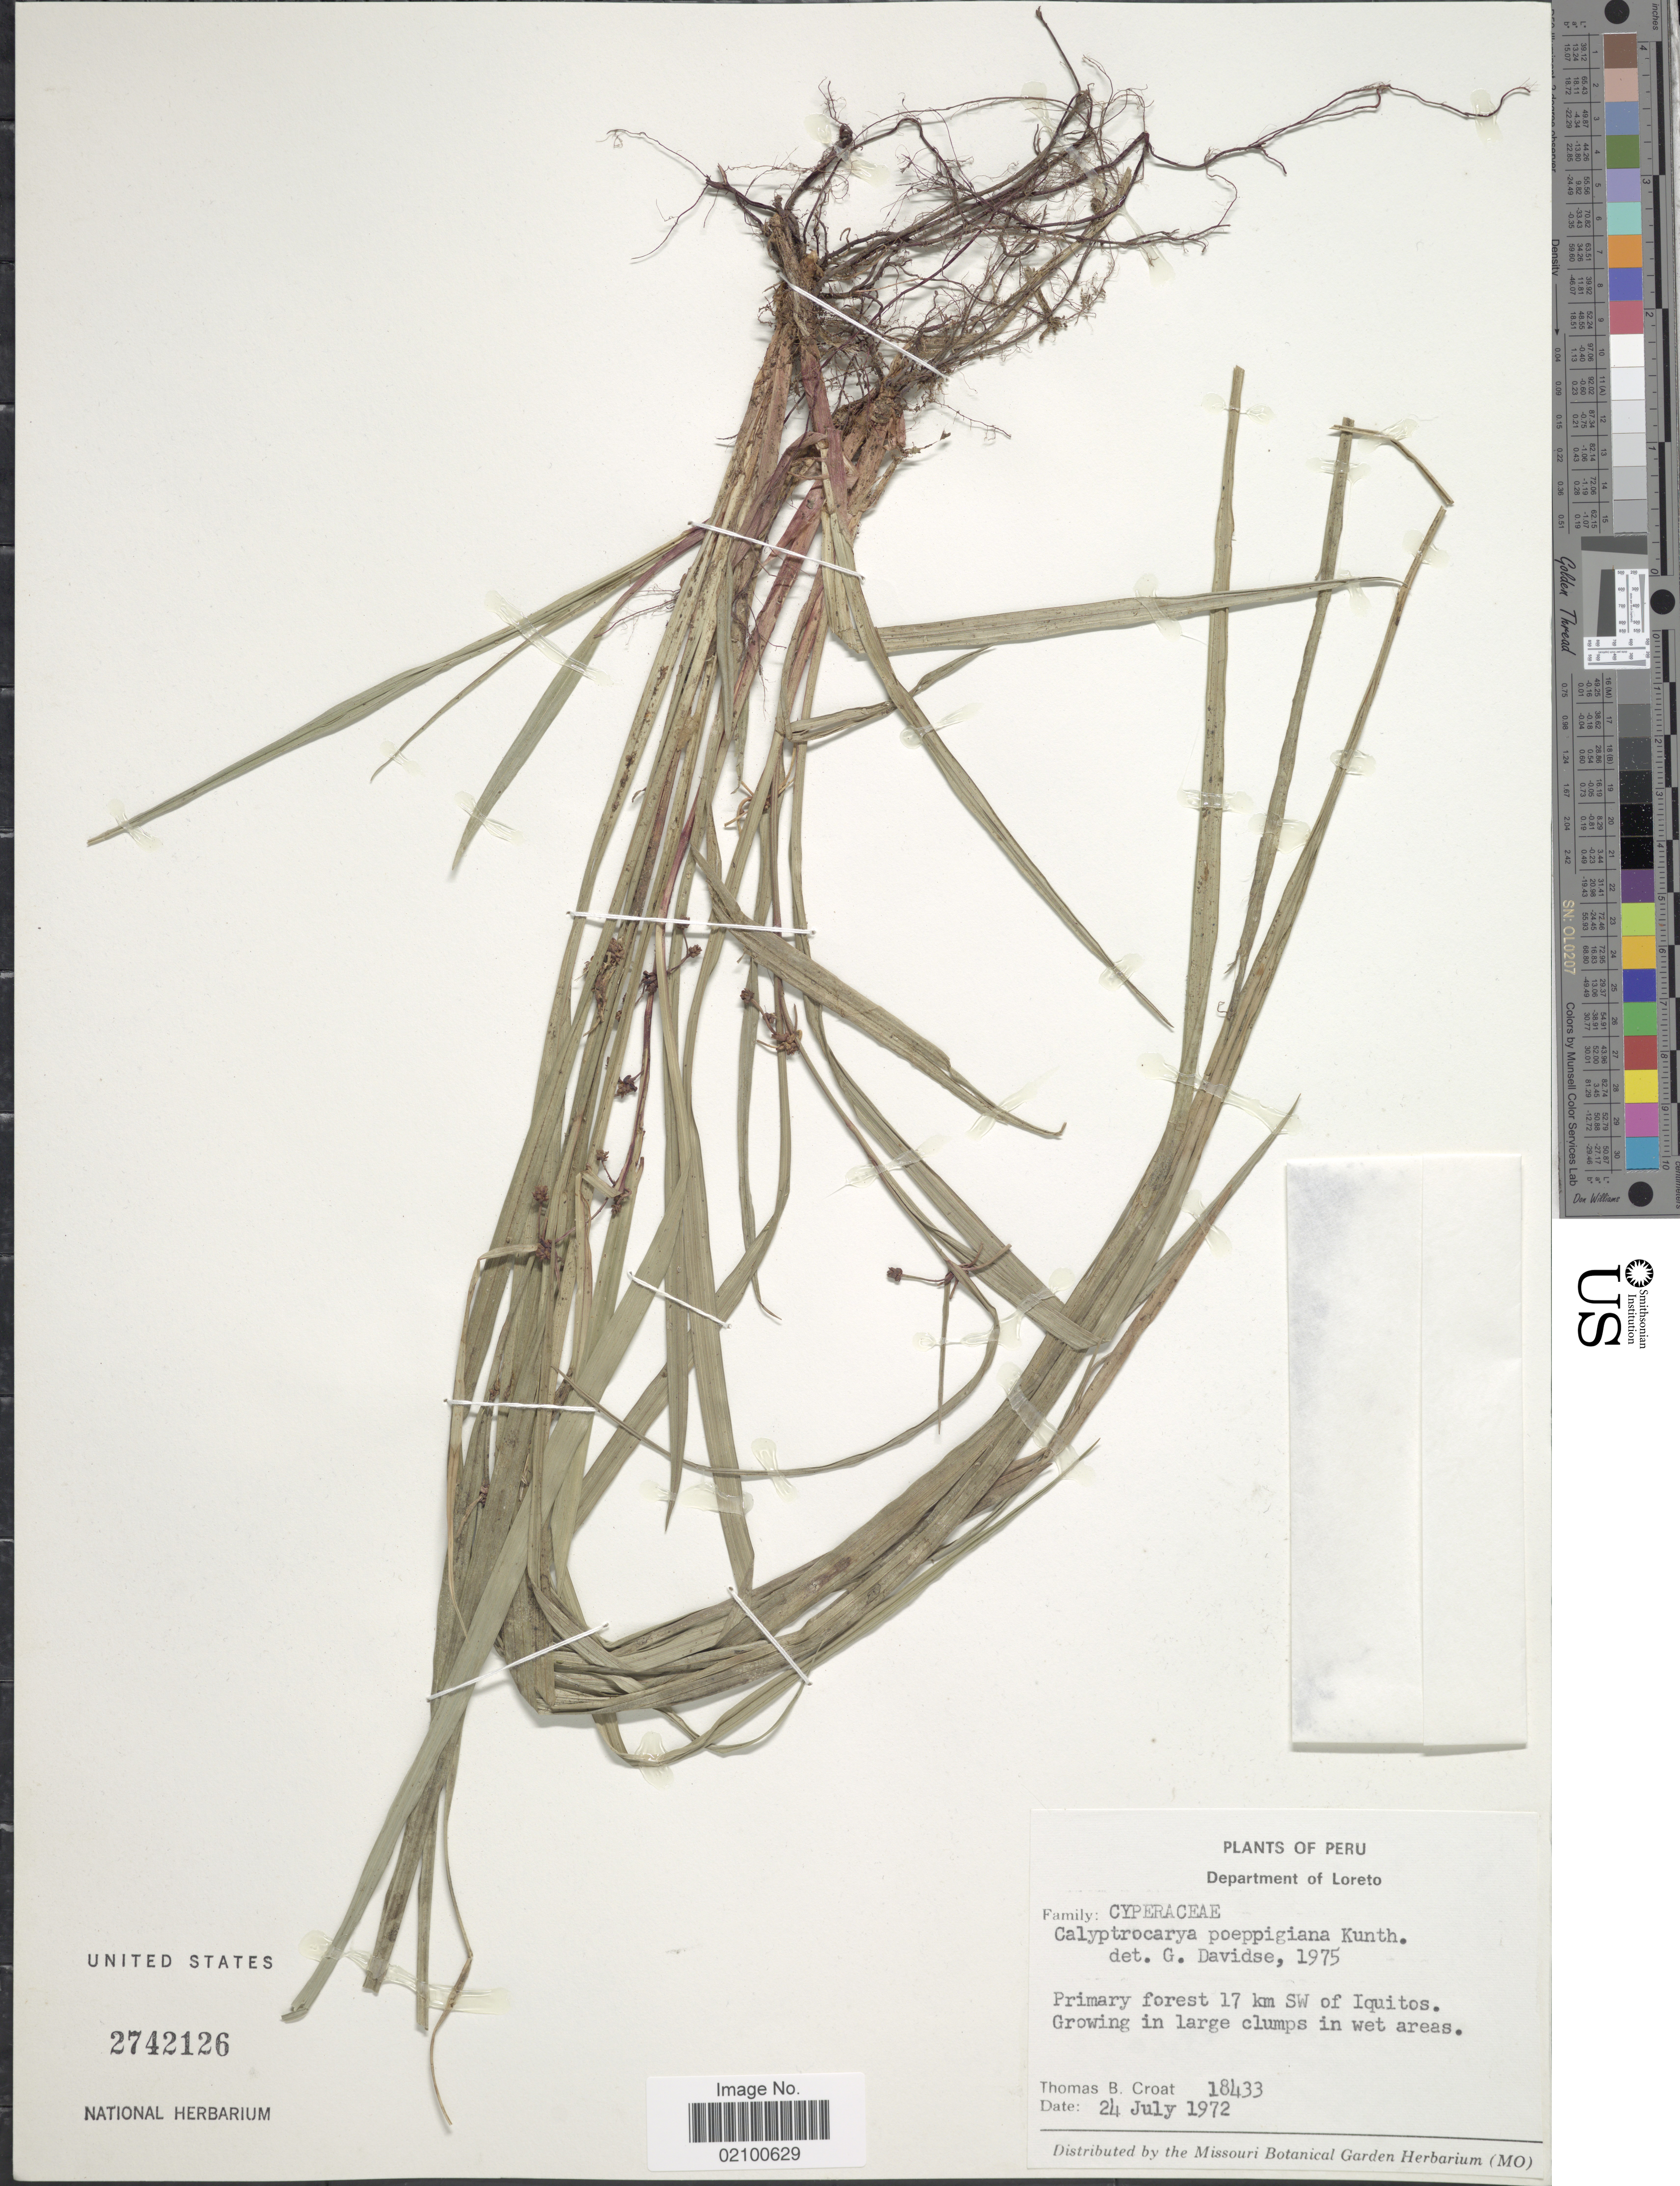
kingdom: Plantae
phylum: Tracheophyta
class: Liliopsida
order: Poales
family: Cyperaceae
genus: Calyptrocarya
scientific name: Calyptrocarya poeppigiana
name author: Kunth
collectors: T. B. Croat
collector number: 18433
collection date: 1972-07-24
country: Peru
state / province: Loreto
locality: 17 km SW of Iquitos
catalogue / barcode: US 2742126